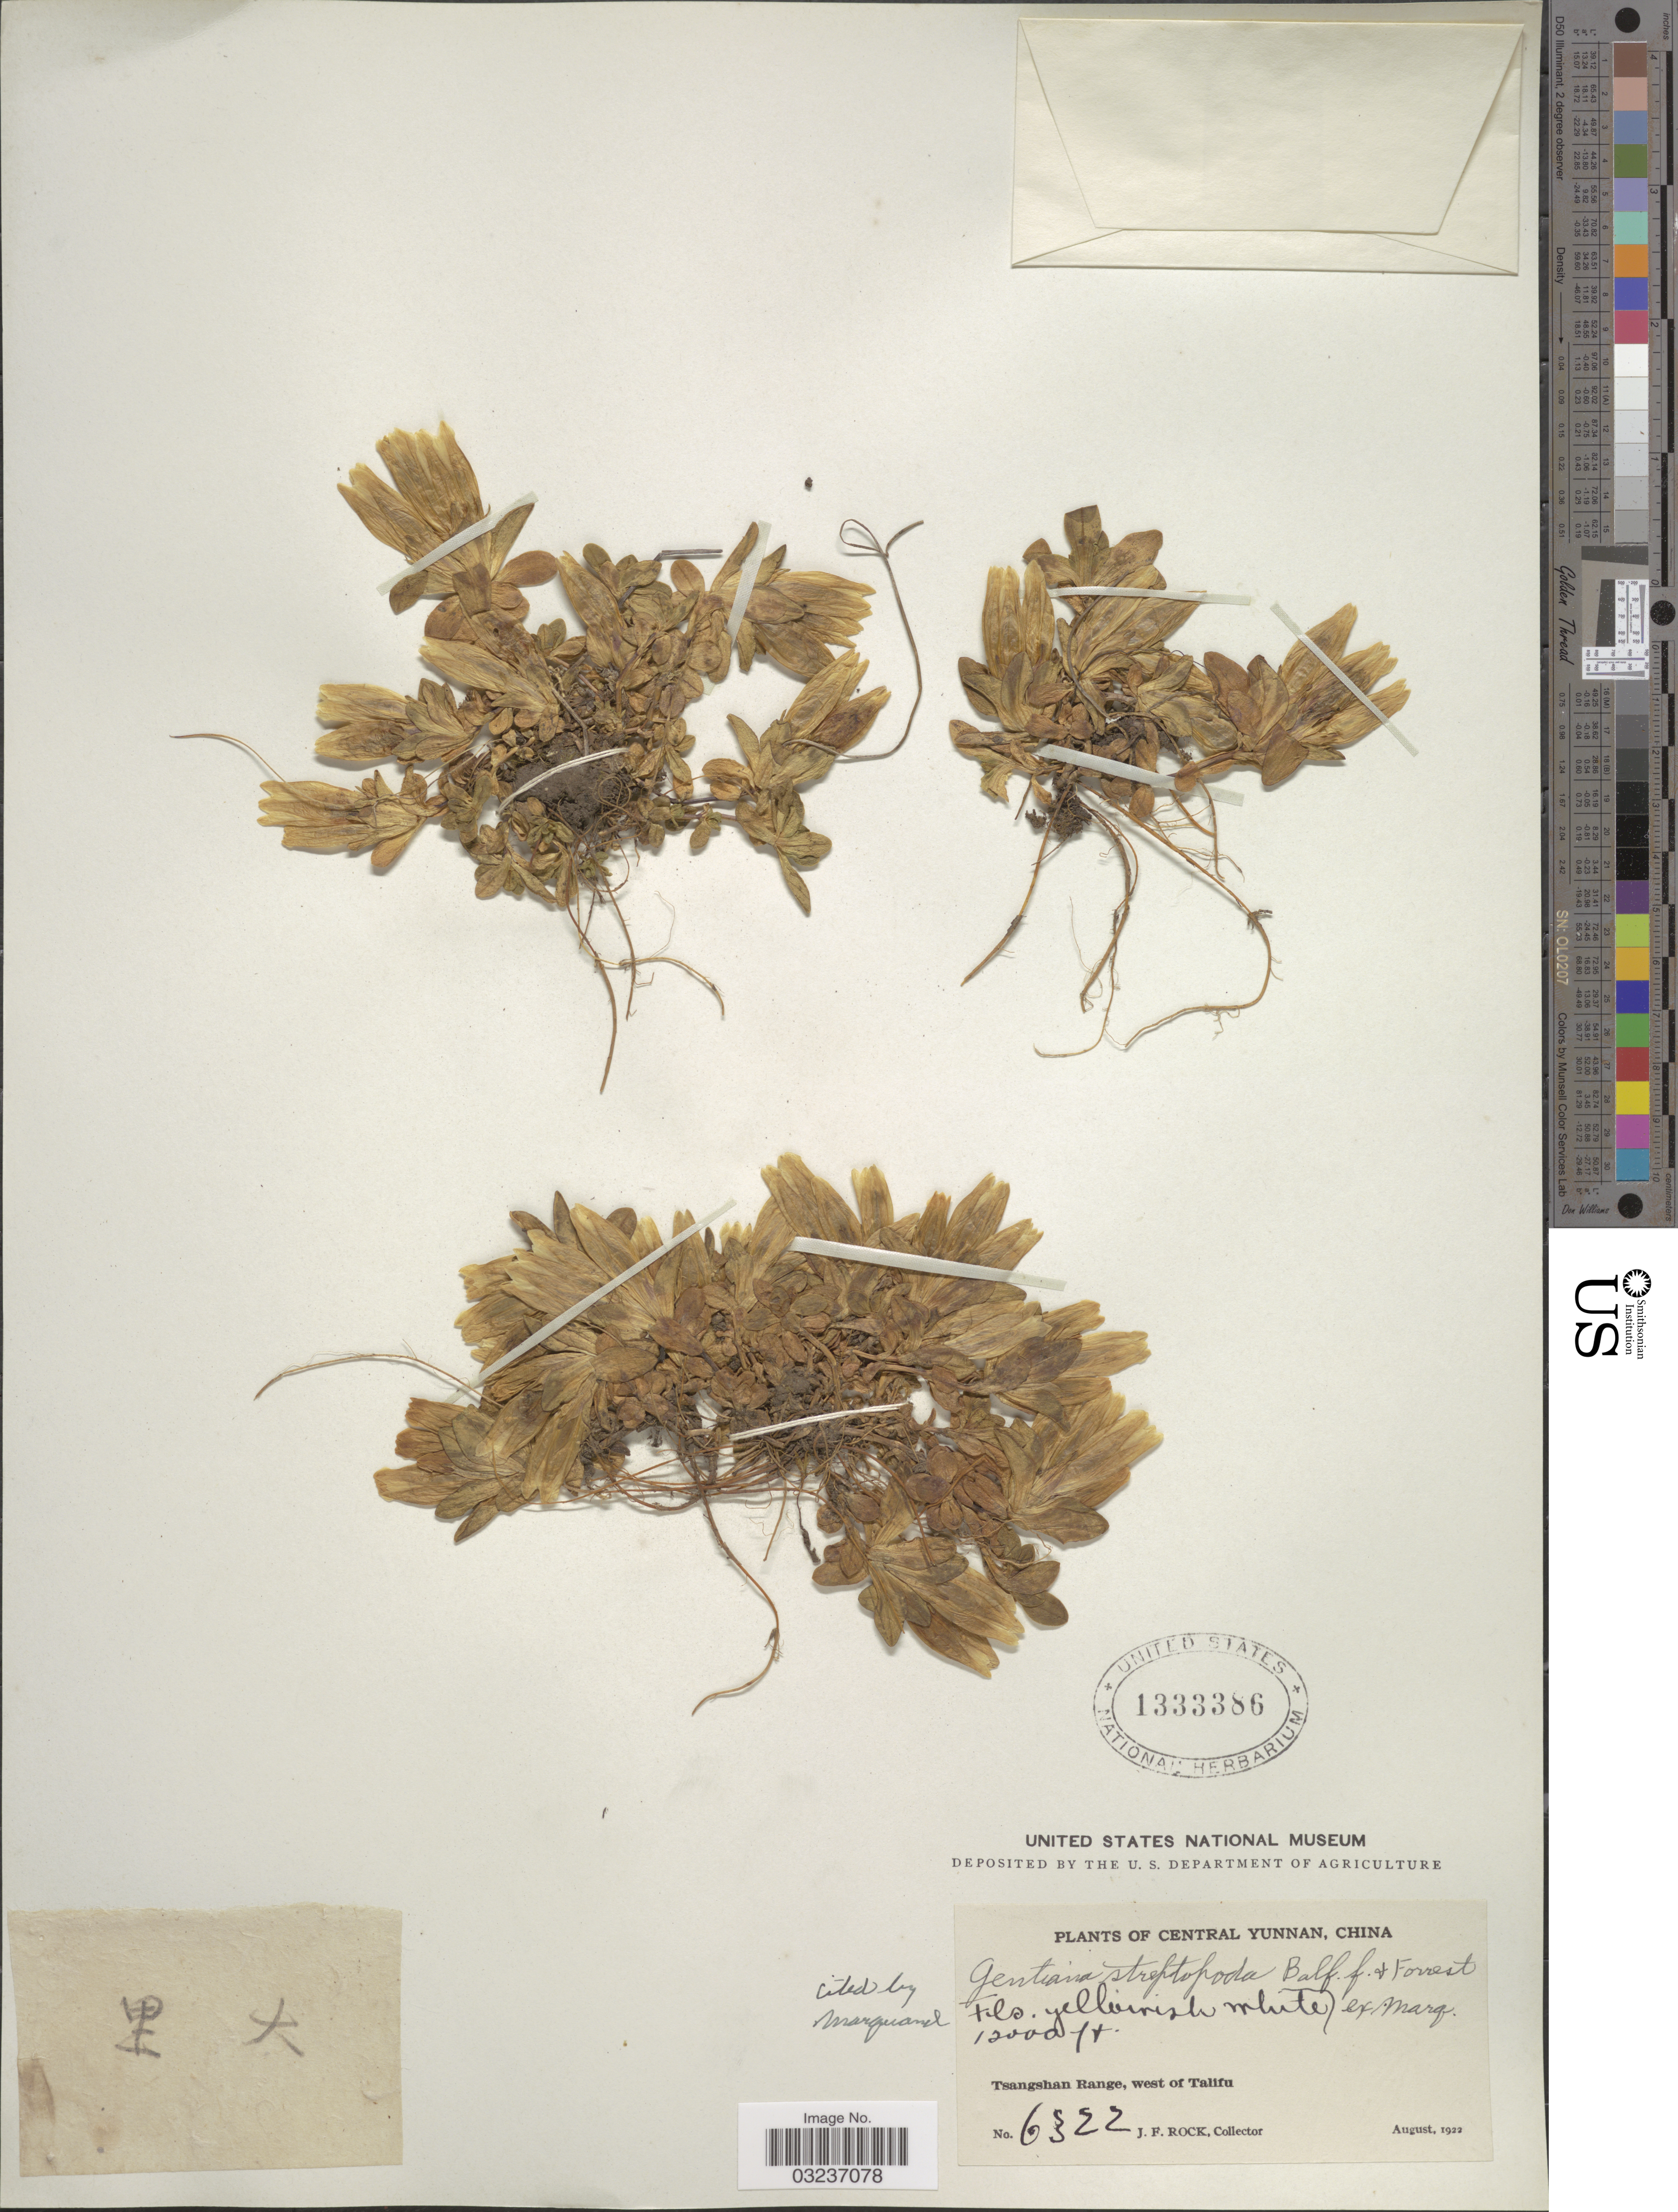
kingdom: Plantae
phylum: Tracheophyta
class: Magnoliopsida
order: Gentianales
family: Gentianaceae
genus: Gentiana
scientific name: Gentiana streptopoda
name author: Balf. f. & Forrest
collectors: J. Rock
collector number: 6322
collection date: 1922-08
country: China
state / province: Yunnan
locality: Central Yunnan, China, Tsangshan Range, west of Talifu.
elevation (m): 3658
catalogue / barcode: US 1333386